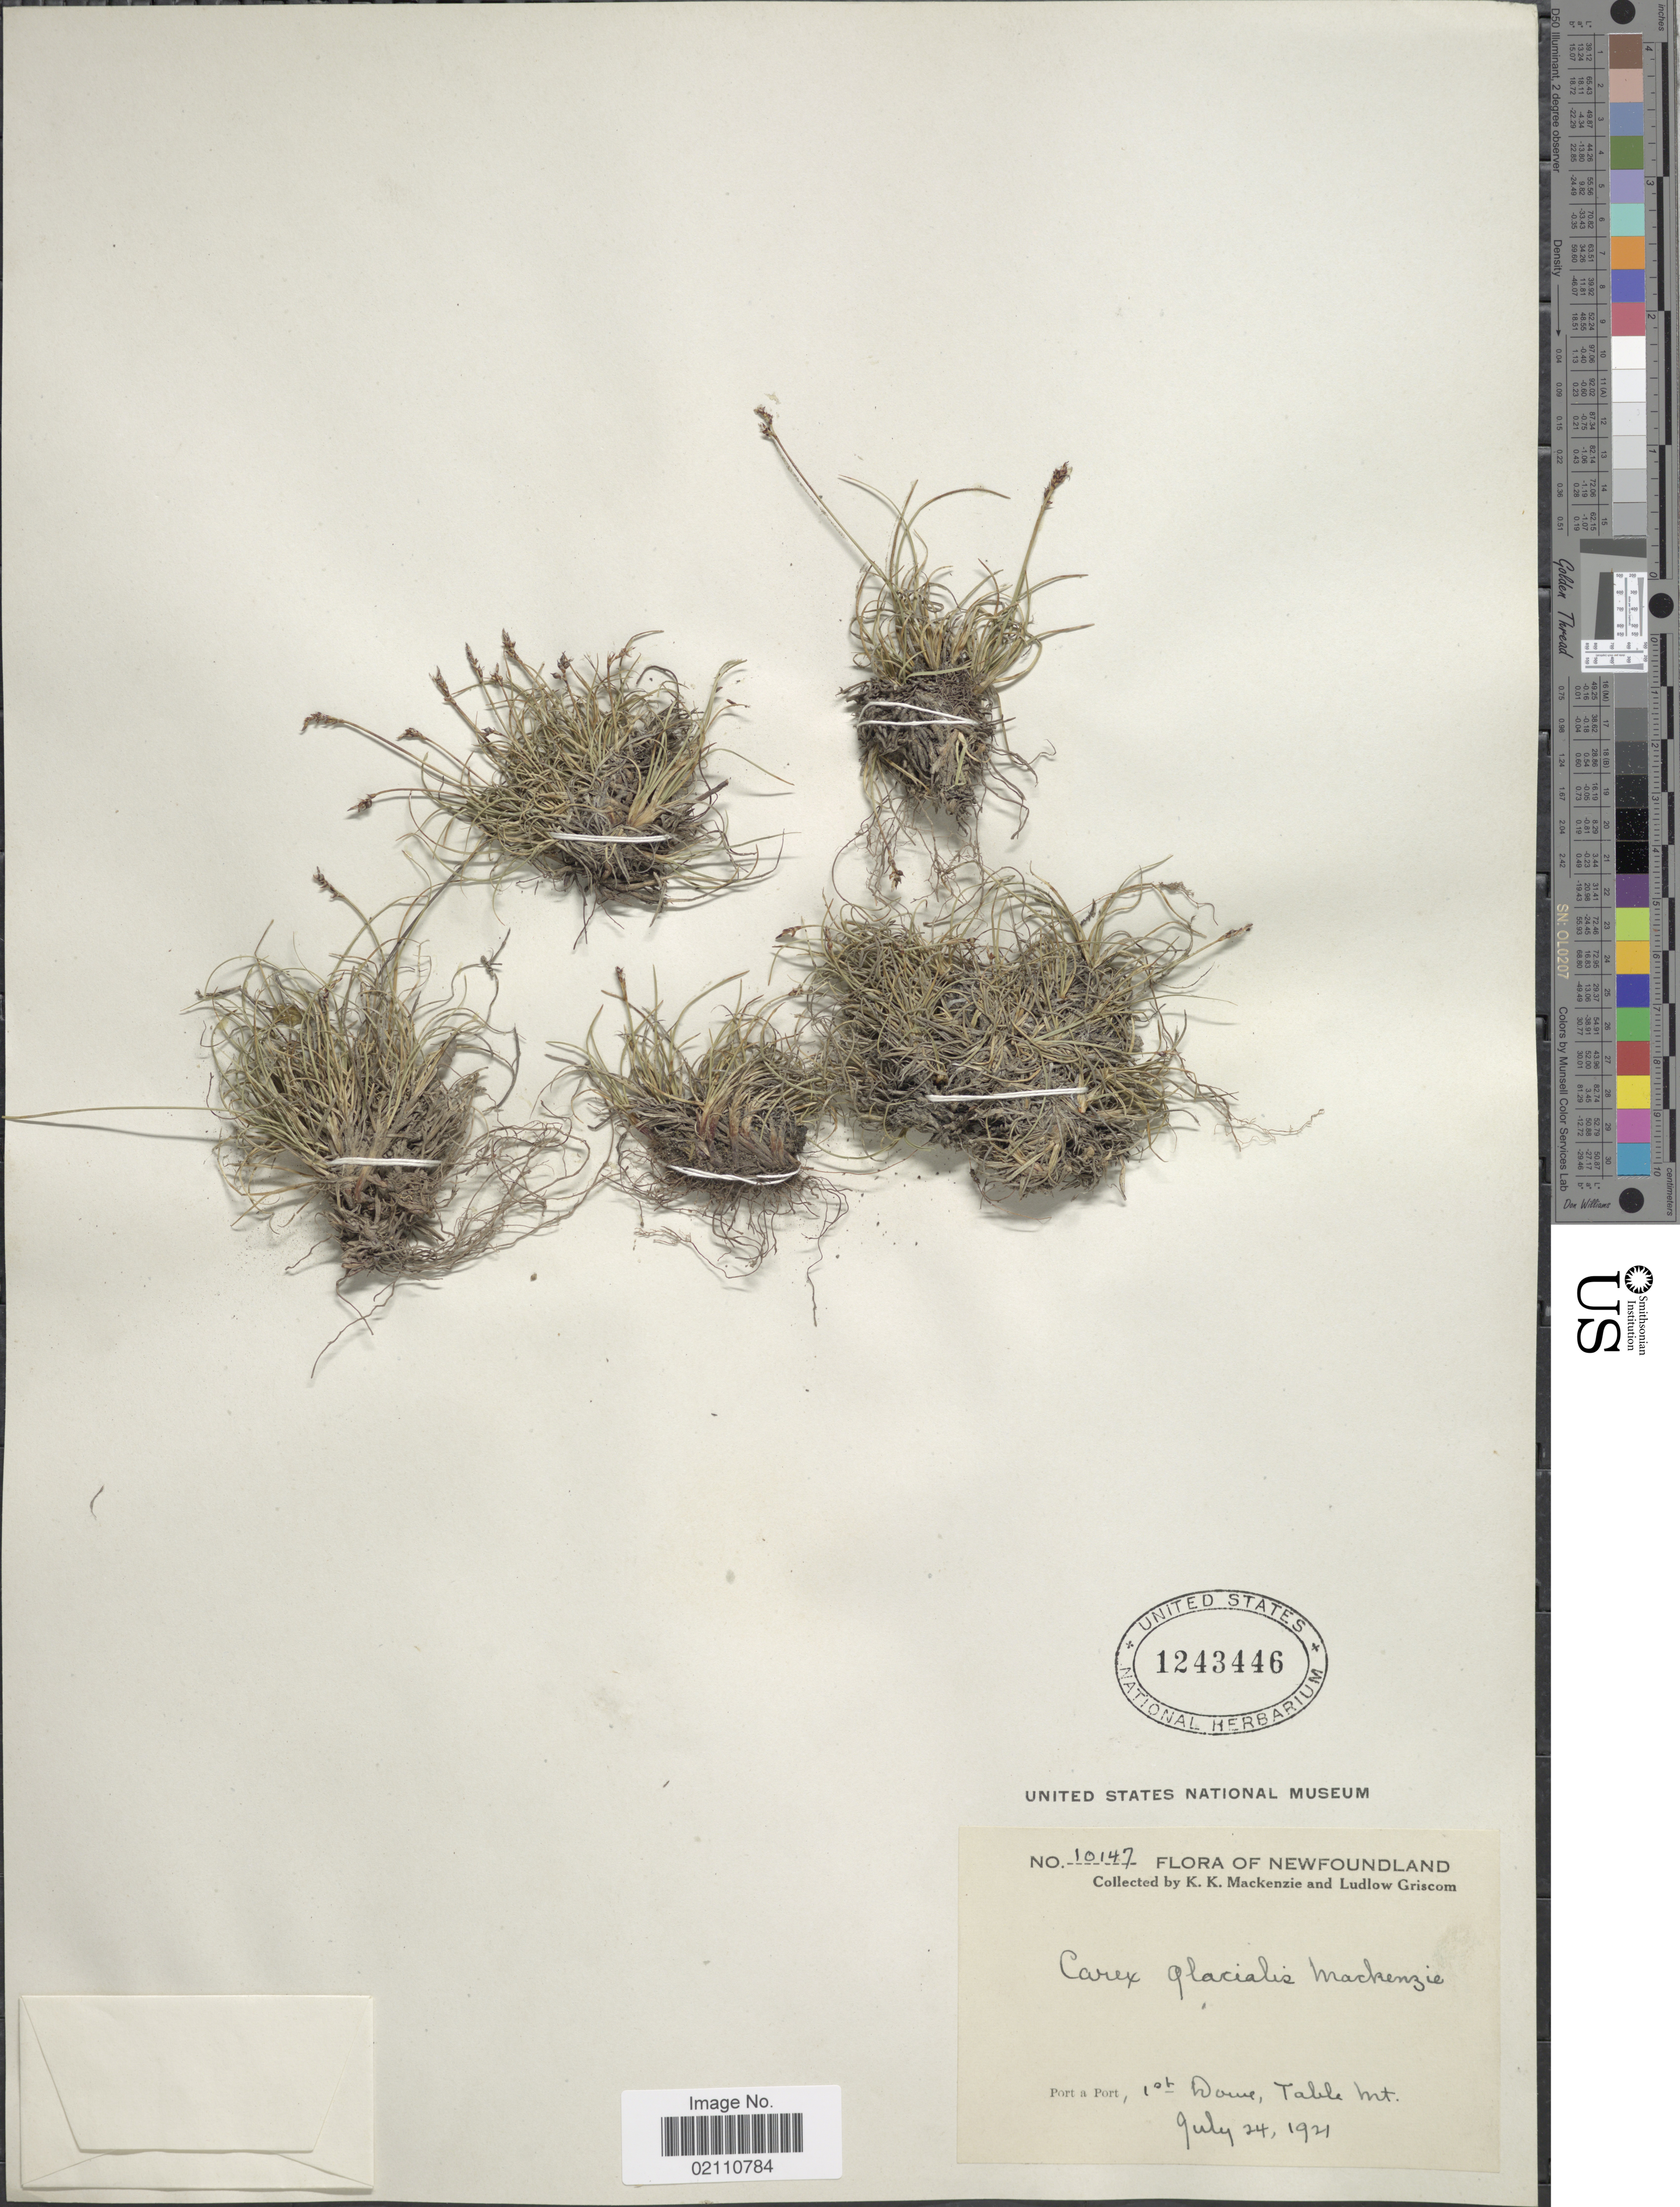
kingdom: Plantae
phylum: Tracheophyta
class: Liliopsida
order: Poales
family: Cyperaceae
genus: Carex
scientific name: Carex glacialis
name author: Mack.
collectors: K. K. Mackenzie & L. Griscom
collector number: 10147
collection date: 1921-07-24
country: Canada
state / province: Newfoundland and Labrador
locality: Port a Port, 1st Dome, Table Mt.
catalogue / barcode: US 1243446